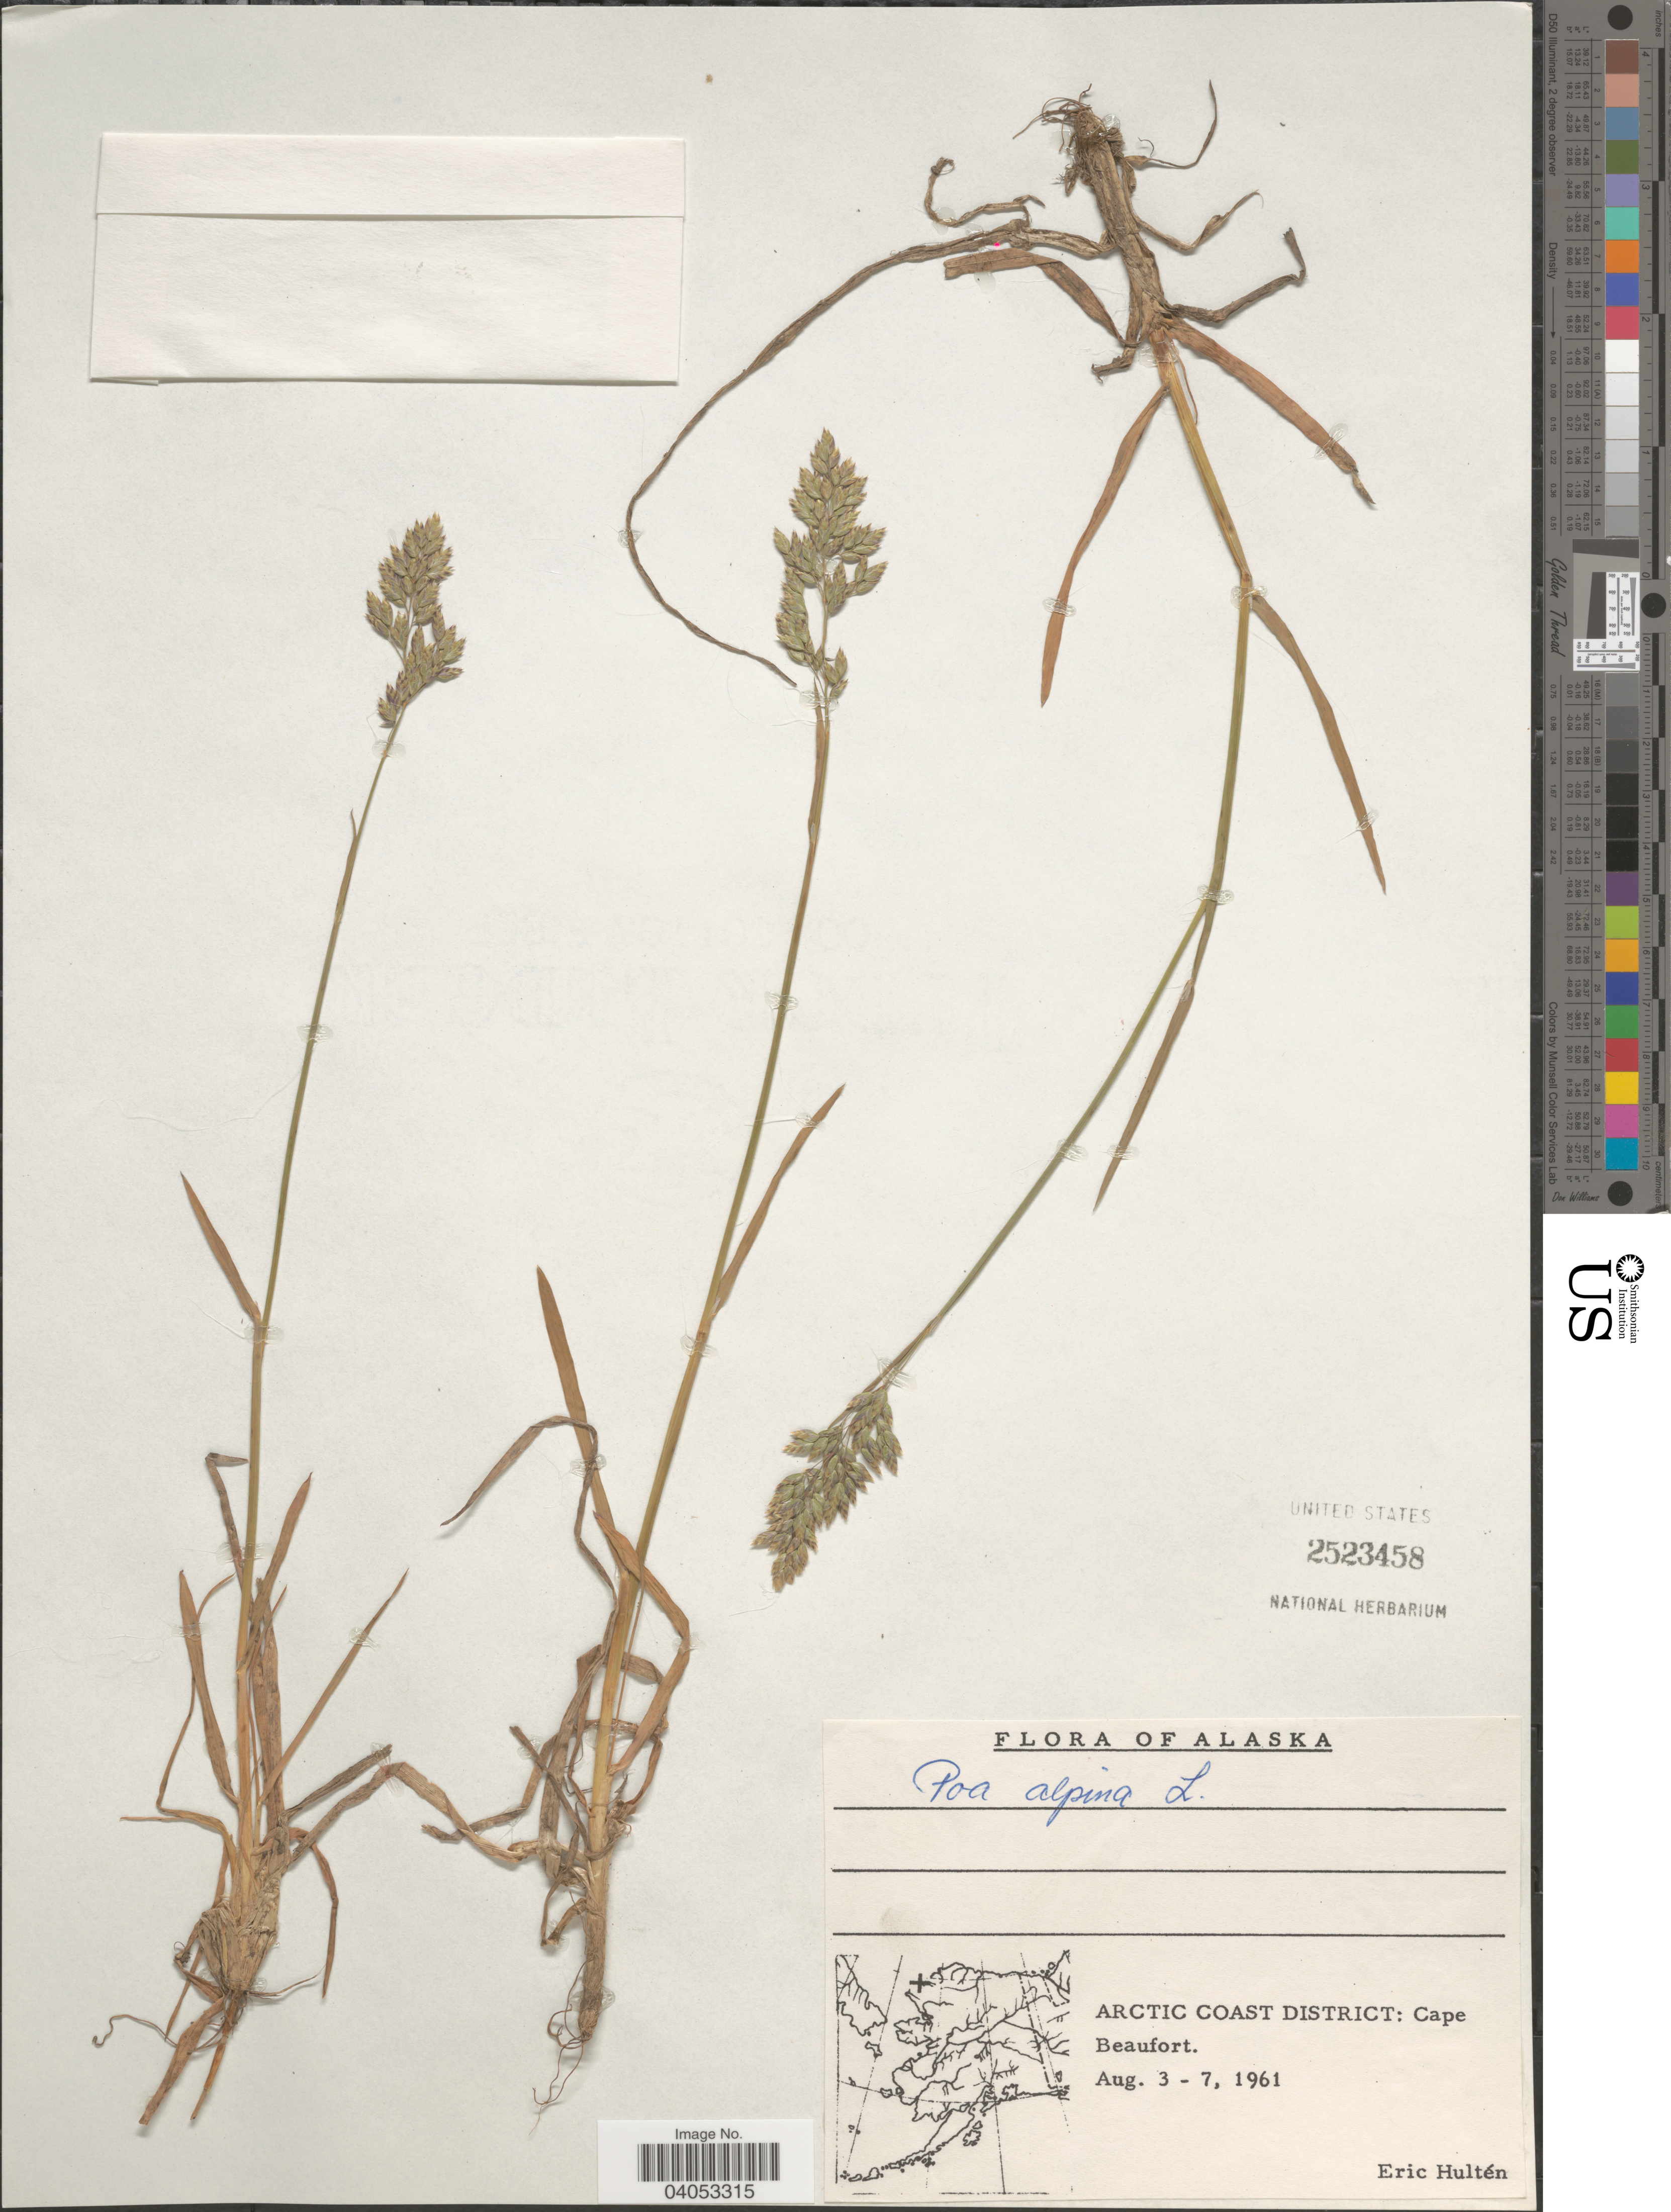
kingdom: Plantae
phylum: Tracheophyta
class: Liliopsida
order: Poales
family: Poaceae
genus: Poa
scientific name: Poa alpina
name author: L.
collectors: E. G. Hultén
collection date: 1961-08-03/1961-08-07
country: United States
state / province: Alaska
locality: Arctic Coast District: Cape Beaufort.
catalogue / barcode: US 2523458